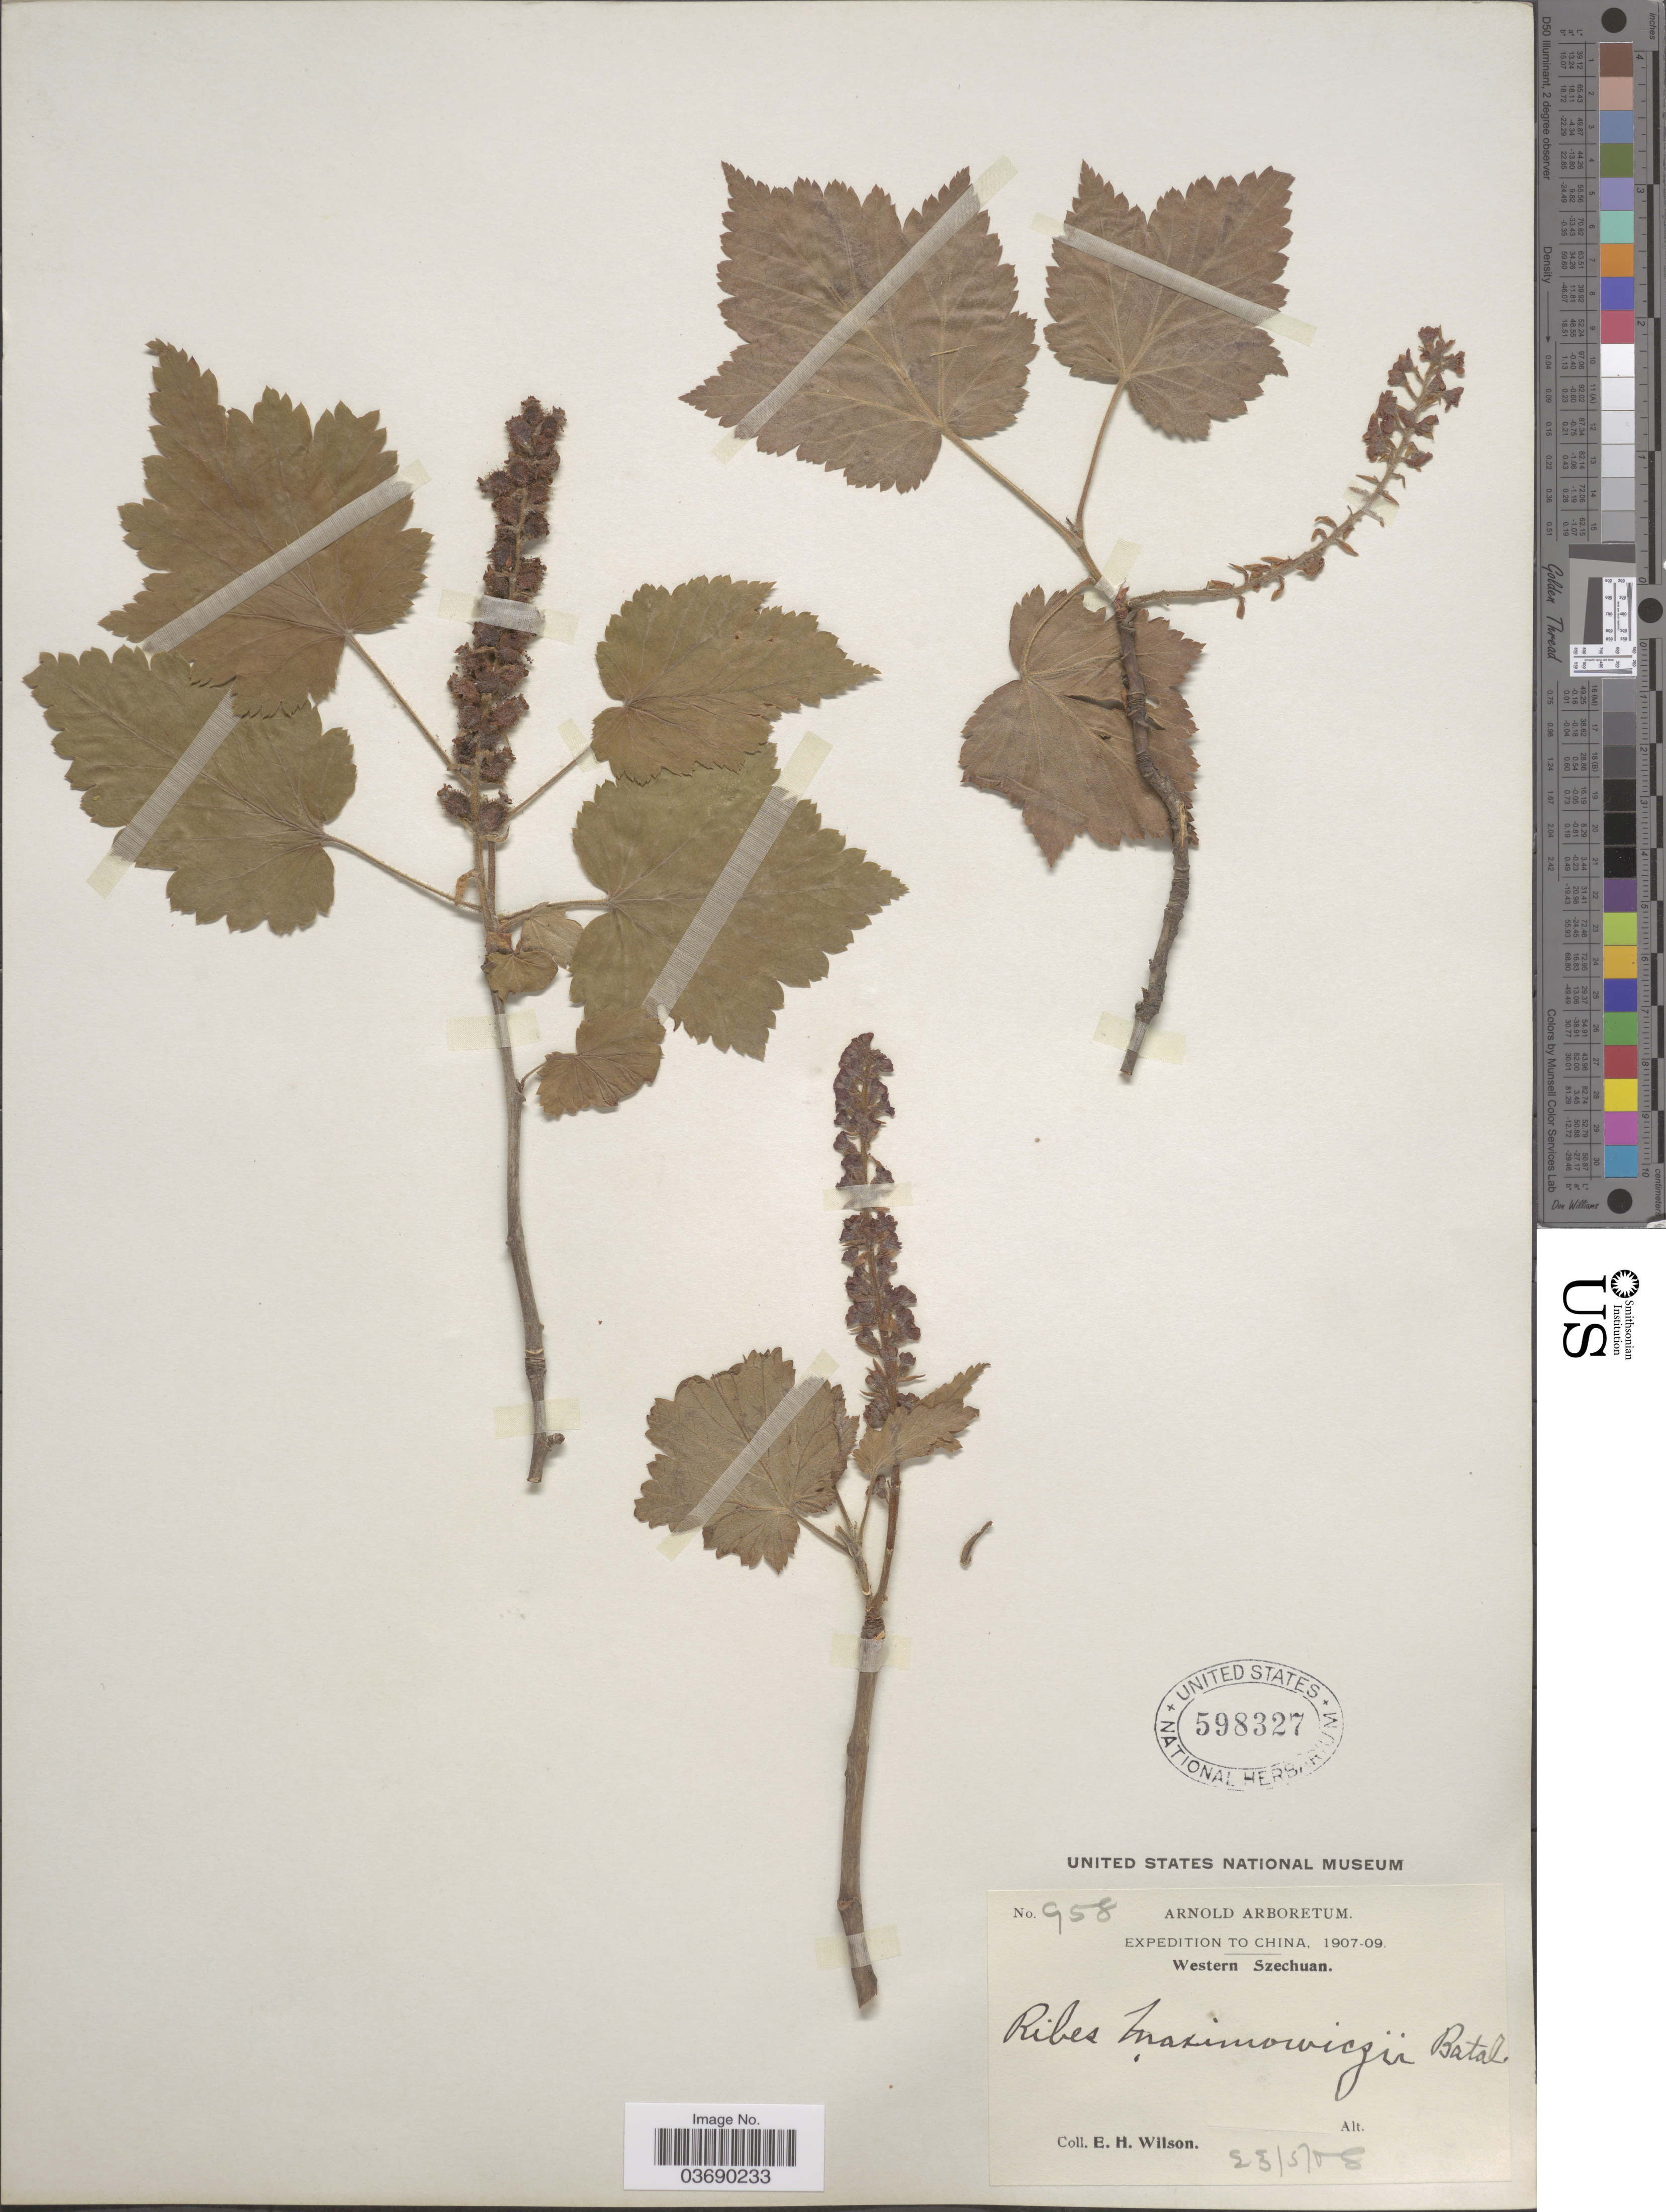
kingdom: Plantae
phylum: Tracheophyta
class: Magnoliopsida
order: Saxifragales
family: Grossulariaceae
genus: Ribes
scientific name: Ribes maximowiczii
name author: Batalin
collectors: E. Wilson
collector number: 958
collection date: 1908-05-23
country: China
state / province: Sichuan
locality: China. western Szechuan.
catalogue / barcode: US 598327